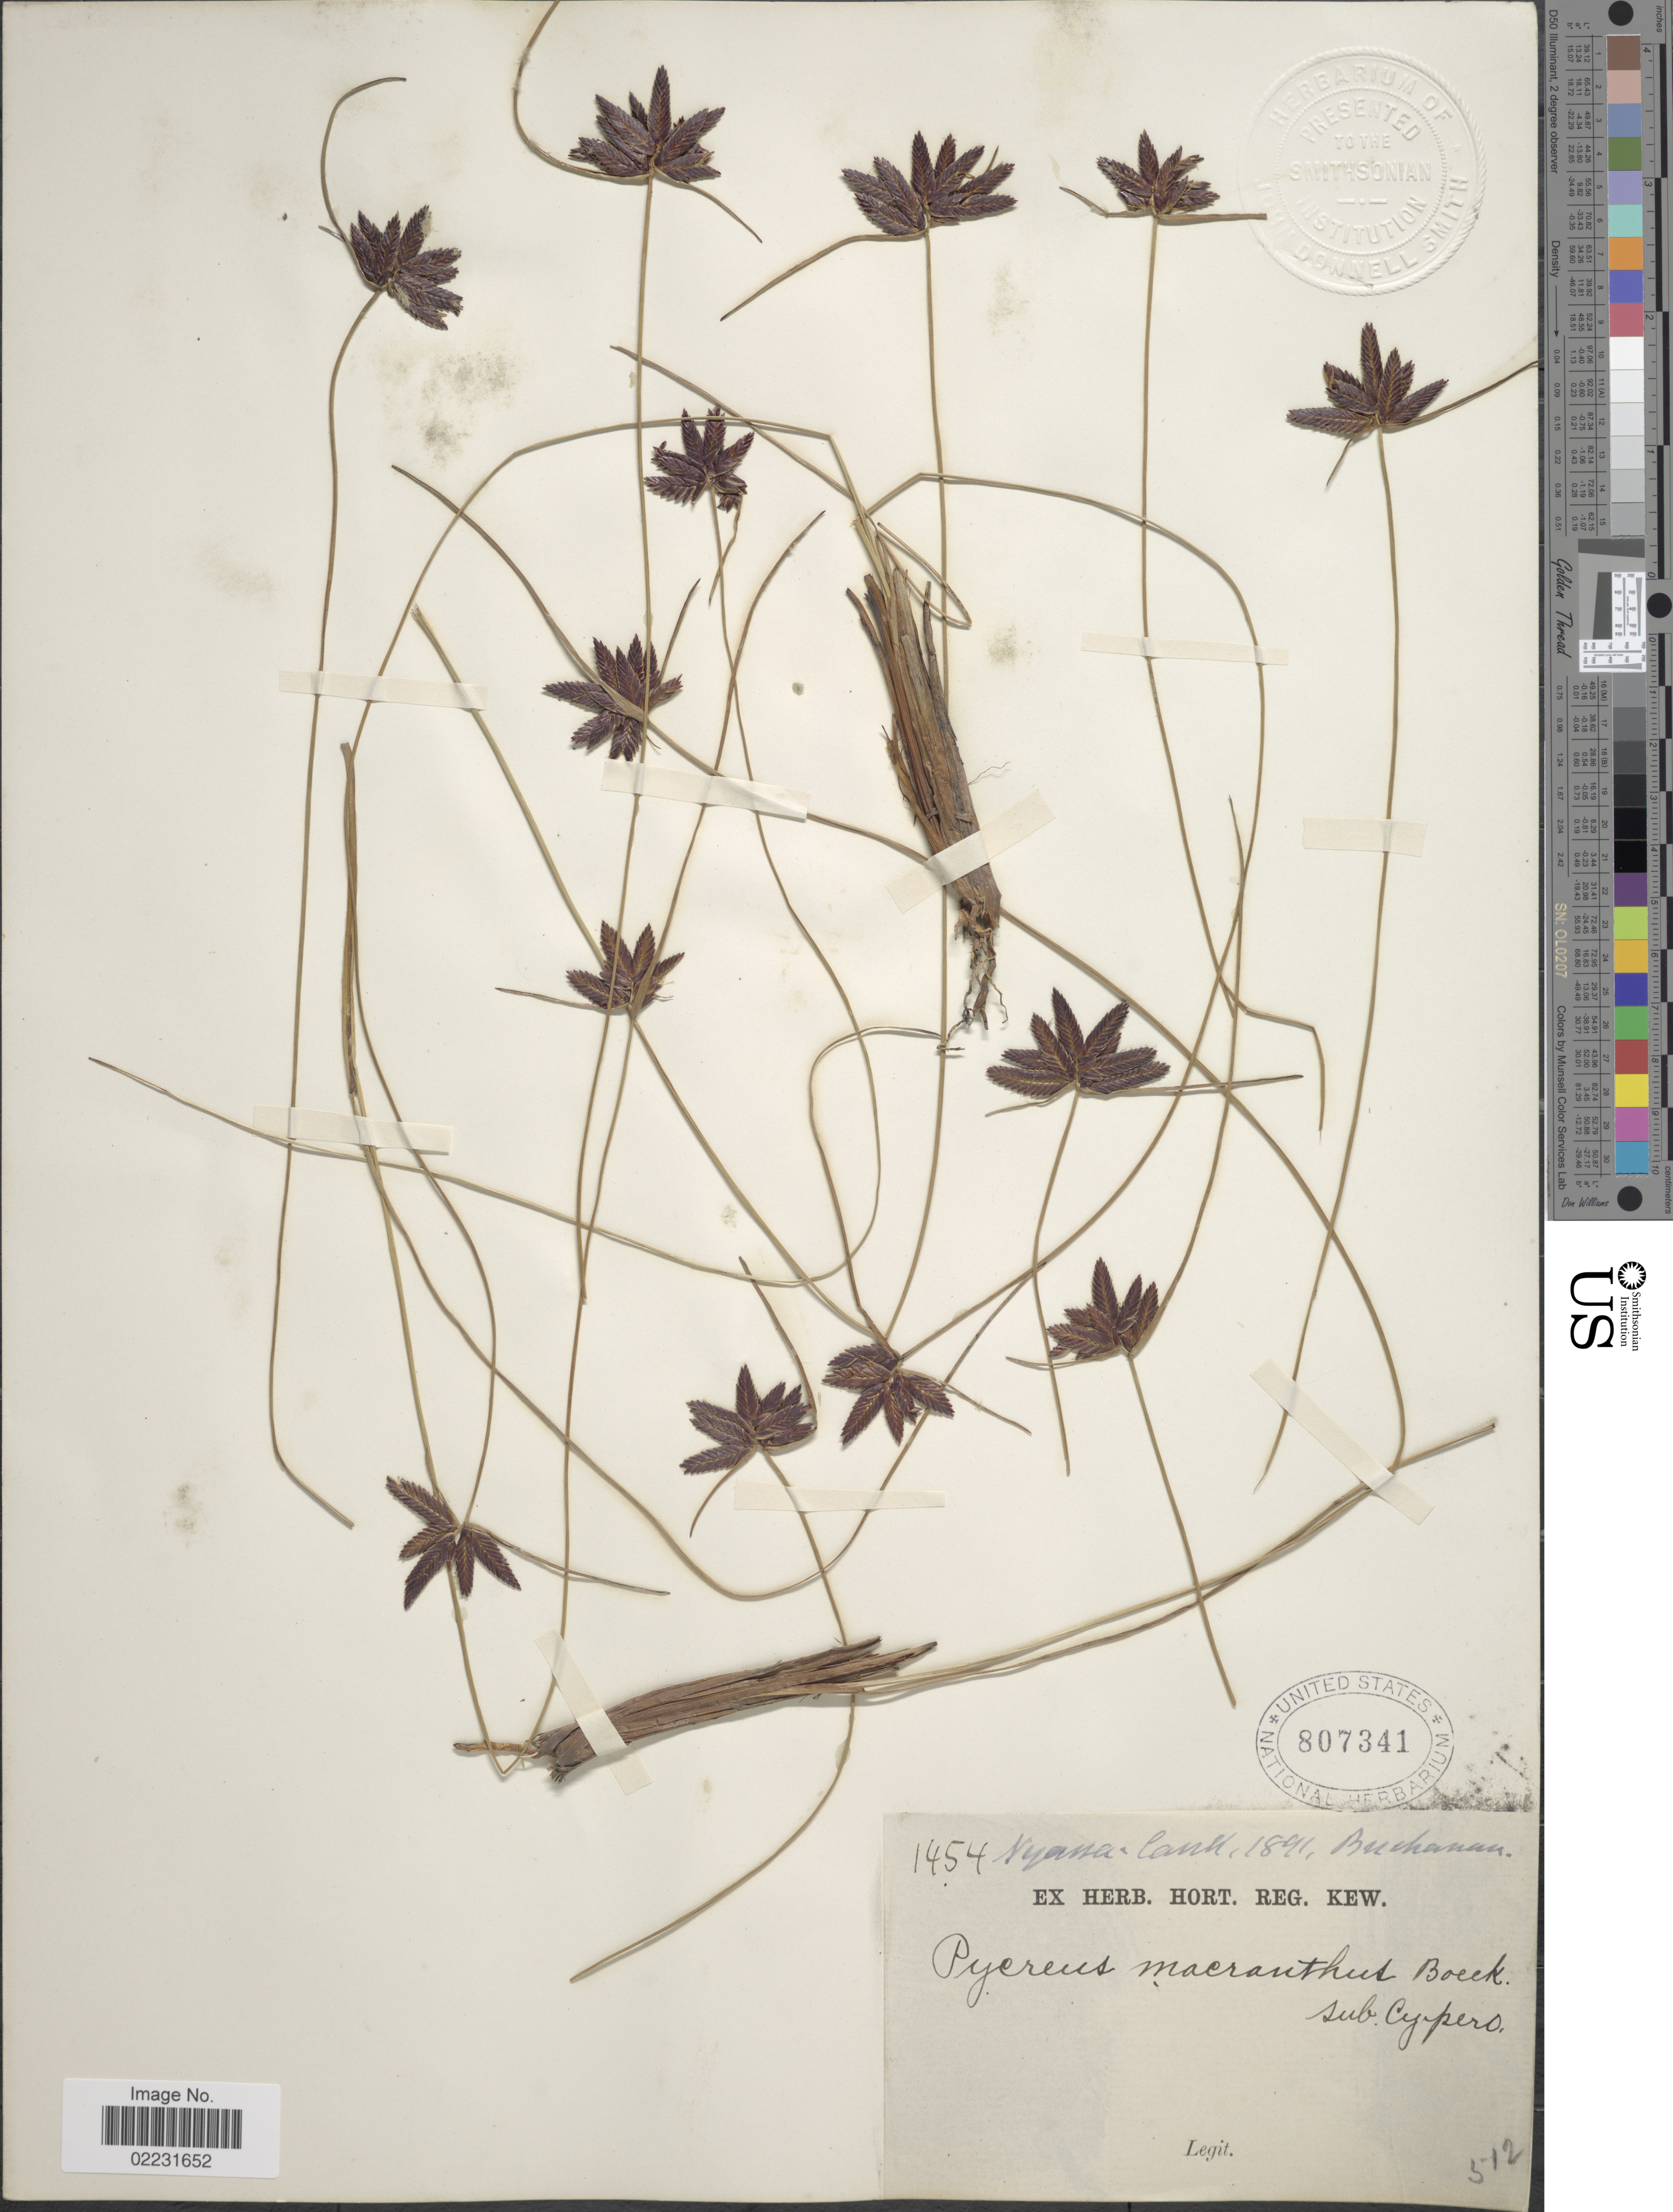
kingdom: Plantae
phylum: Tracheophyta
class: Liliopsida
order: Poales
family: Cyperaceae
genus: Cyperus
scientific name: Cyperus nigricans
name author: Steud.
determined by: Strong, Mark T., (BOT), Smithsonian Institution - National Museum of Natural History (UNITED STATES)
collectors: -. Buchanan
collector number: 1454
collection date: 1891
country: Malawi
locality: Nyassa-land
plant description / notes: Potential type of Pycreus segmentatus C.B.Clarke. Specimen retrieved from general collection and stored at Type Register.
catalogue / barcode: US 807341